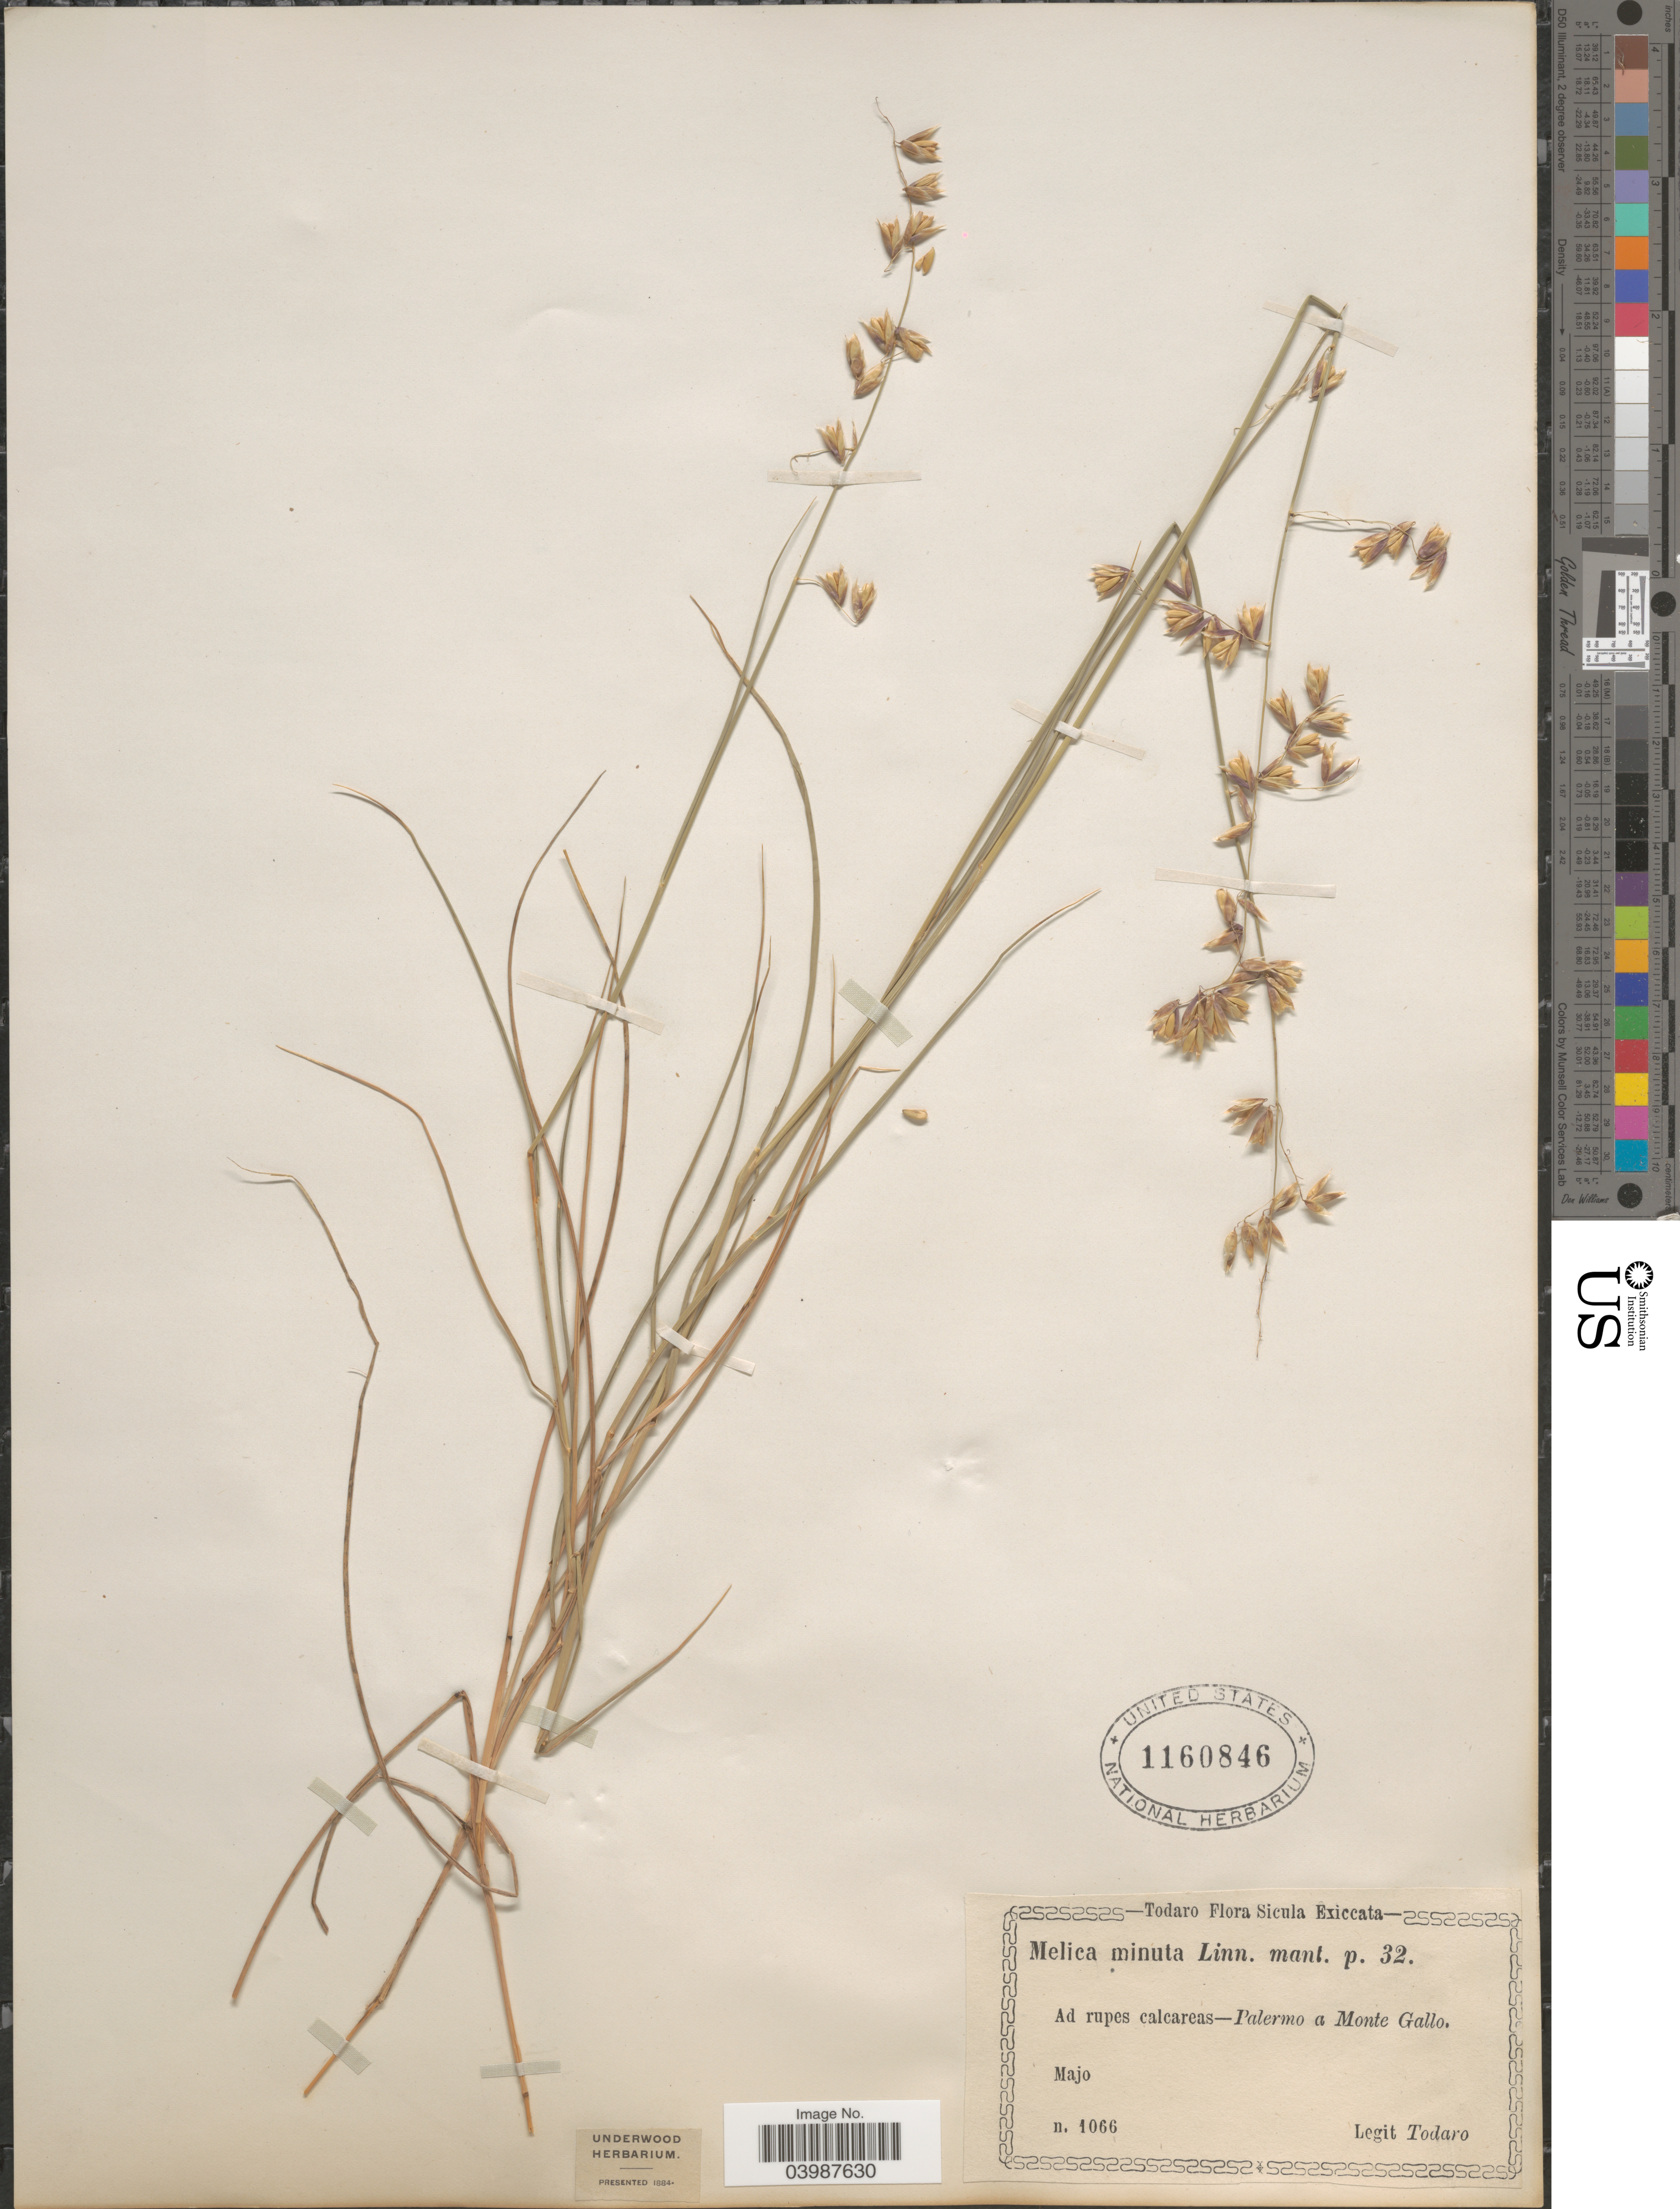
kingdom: Plantae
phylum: Tracheophyta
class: Liliopsida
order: Poales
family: Poaceae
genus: Melica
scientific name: Melica minuta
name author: L.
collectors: Todaro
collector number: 1066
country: Italy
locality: Sicula. Ad rupes calcareas-Palermo a Monte Gallo.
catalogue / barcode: US 1160846